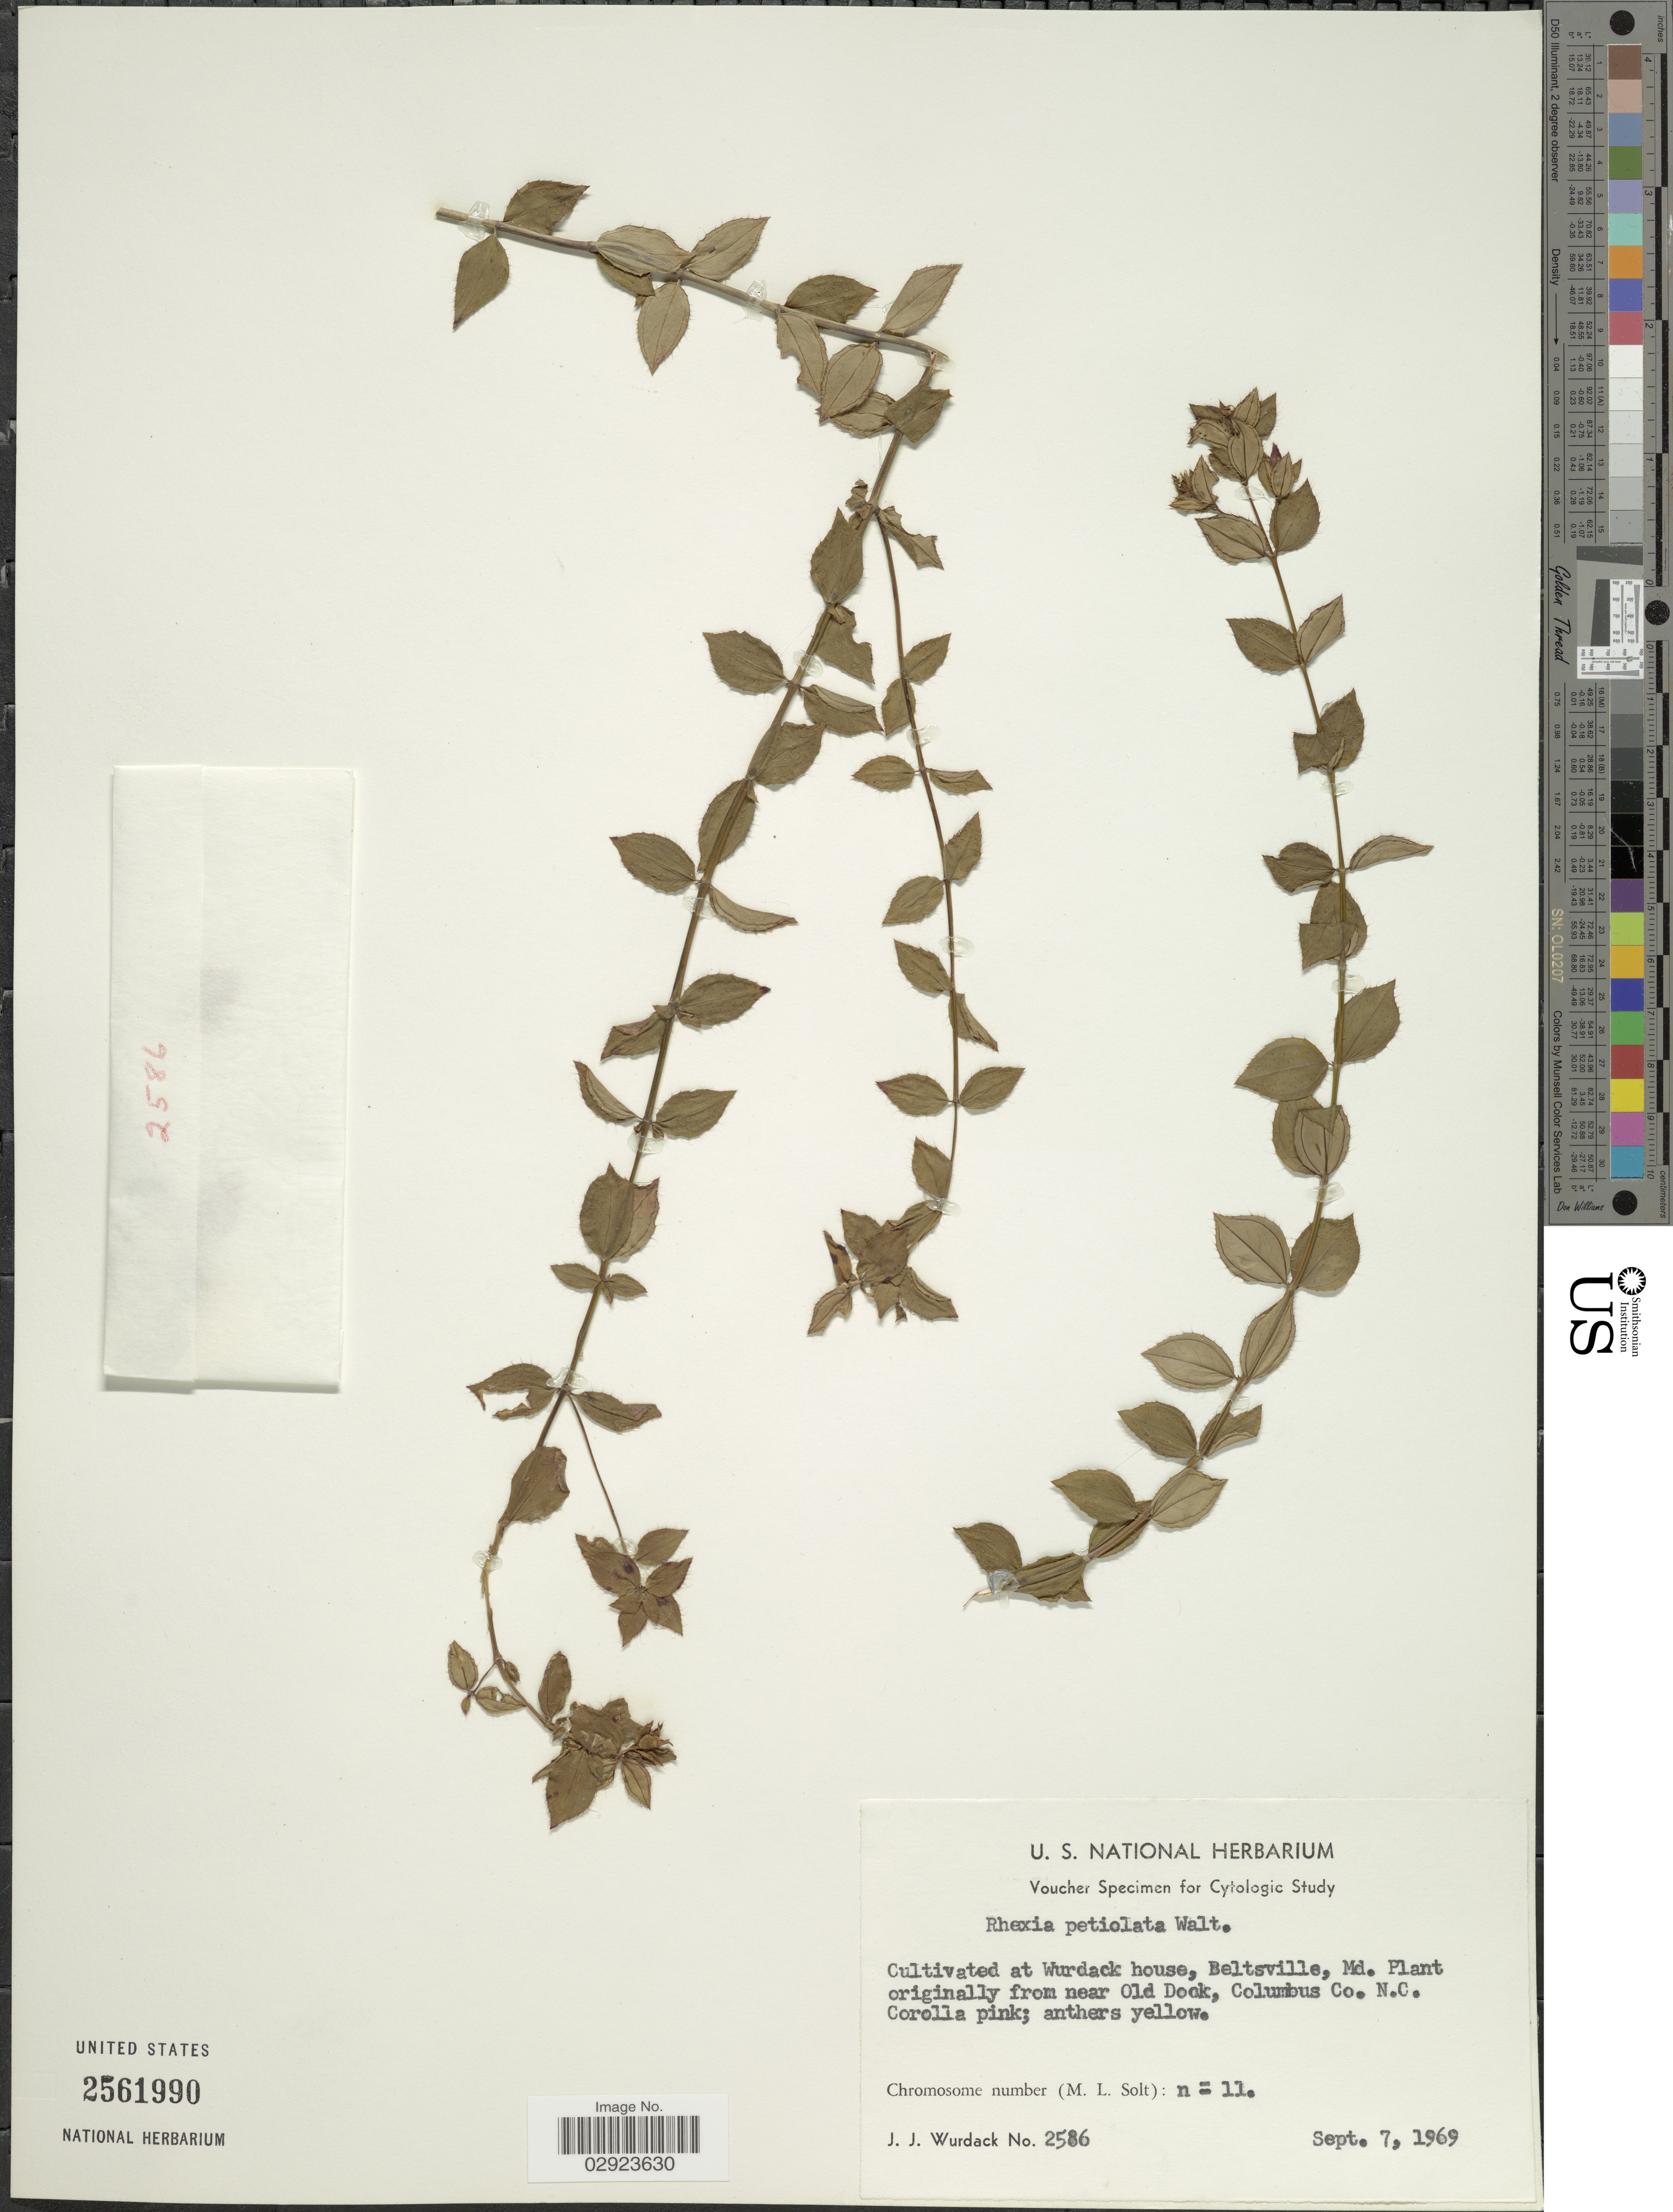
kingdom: Plantae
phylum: Tracheophyta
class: Magnoliopsida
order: Myrtales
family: Melastomataceae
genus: Rhexia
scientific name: Rhexia petiolata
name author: Walter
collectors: J. J. Wurdack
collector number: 2586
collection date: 1969-09-07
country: United States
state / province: Maryland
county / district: Prince George's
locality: At Wurdack house, Beltsville, Md.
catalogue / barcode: US 2561990